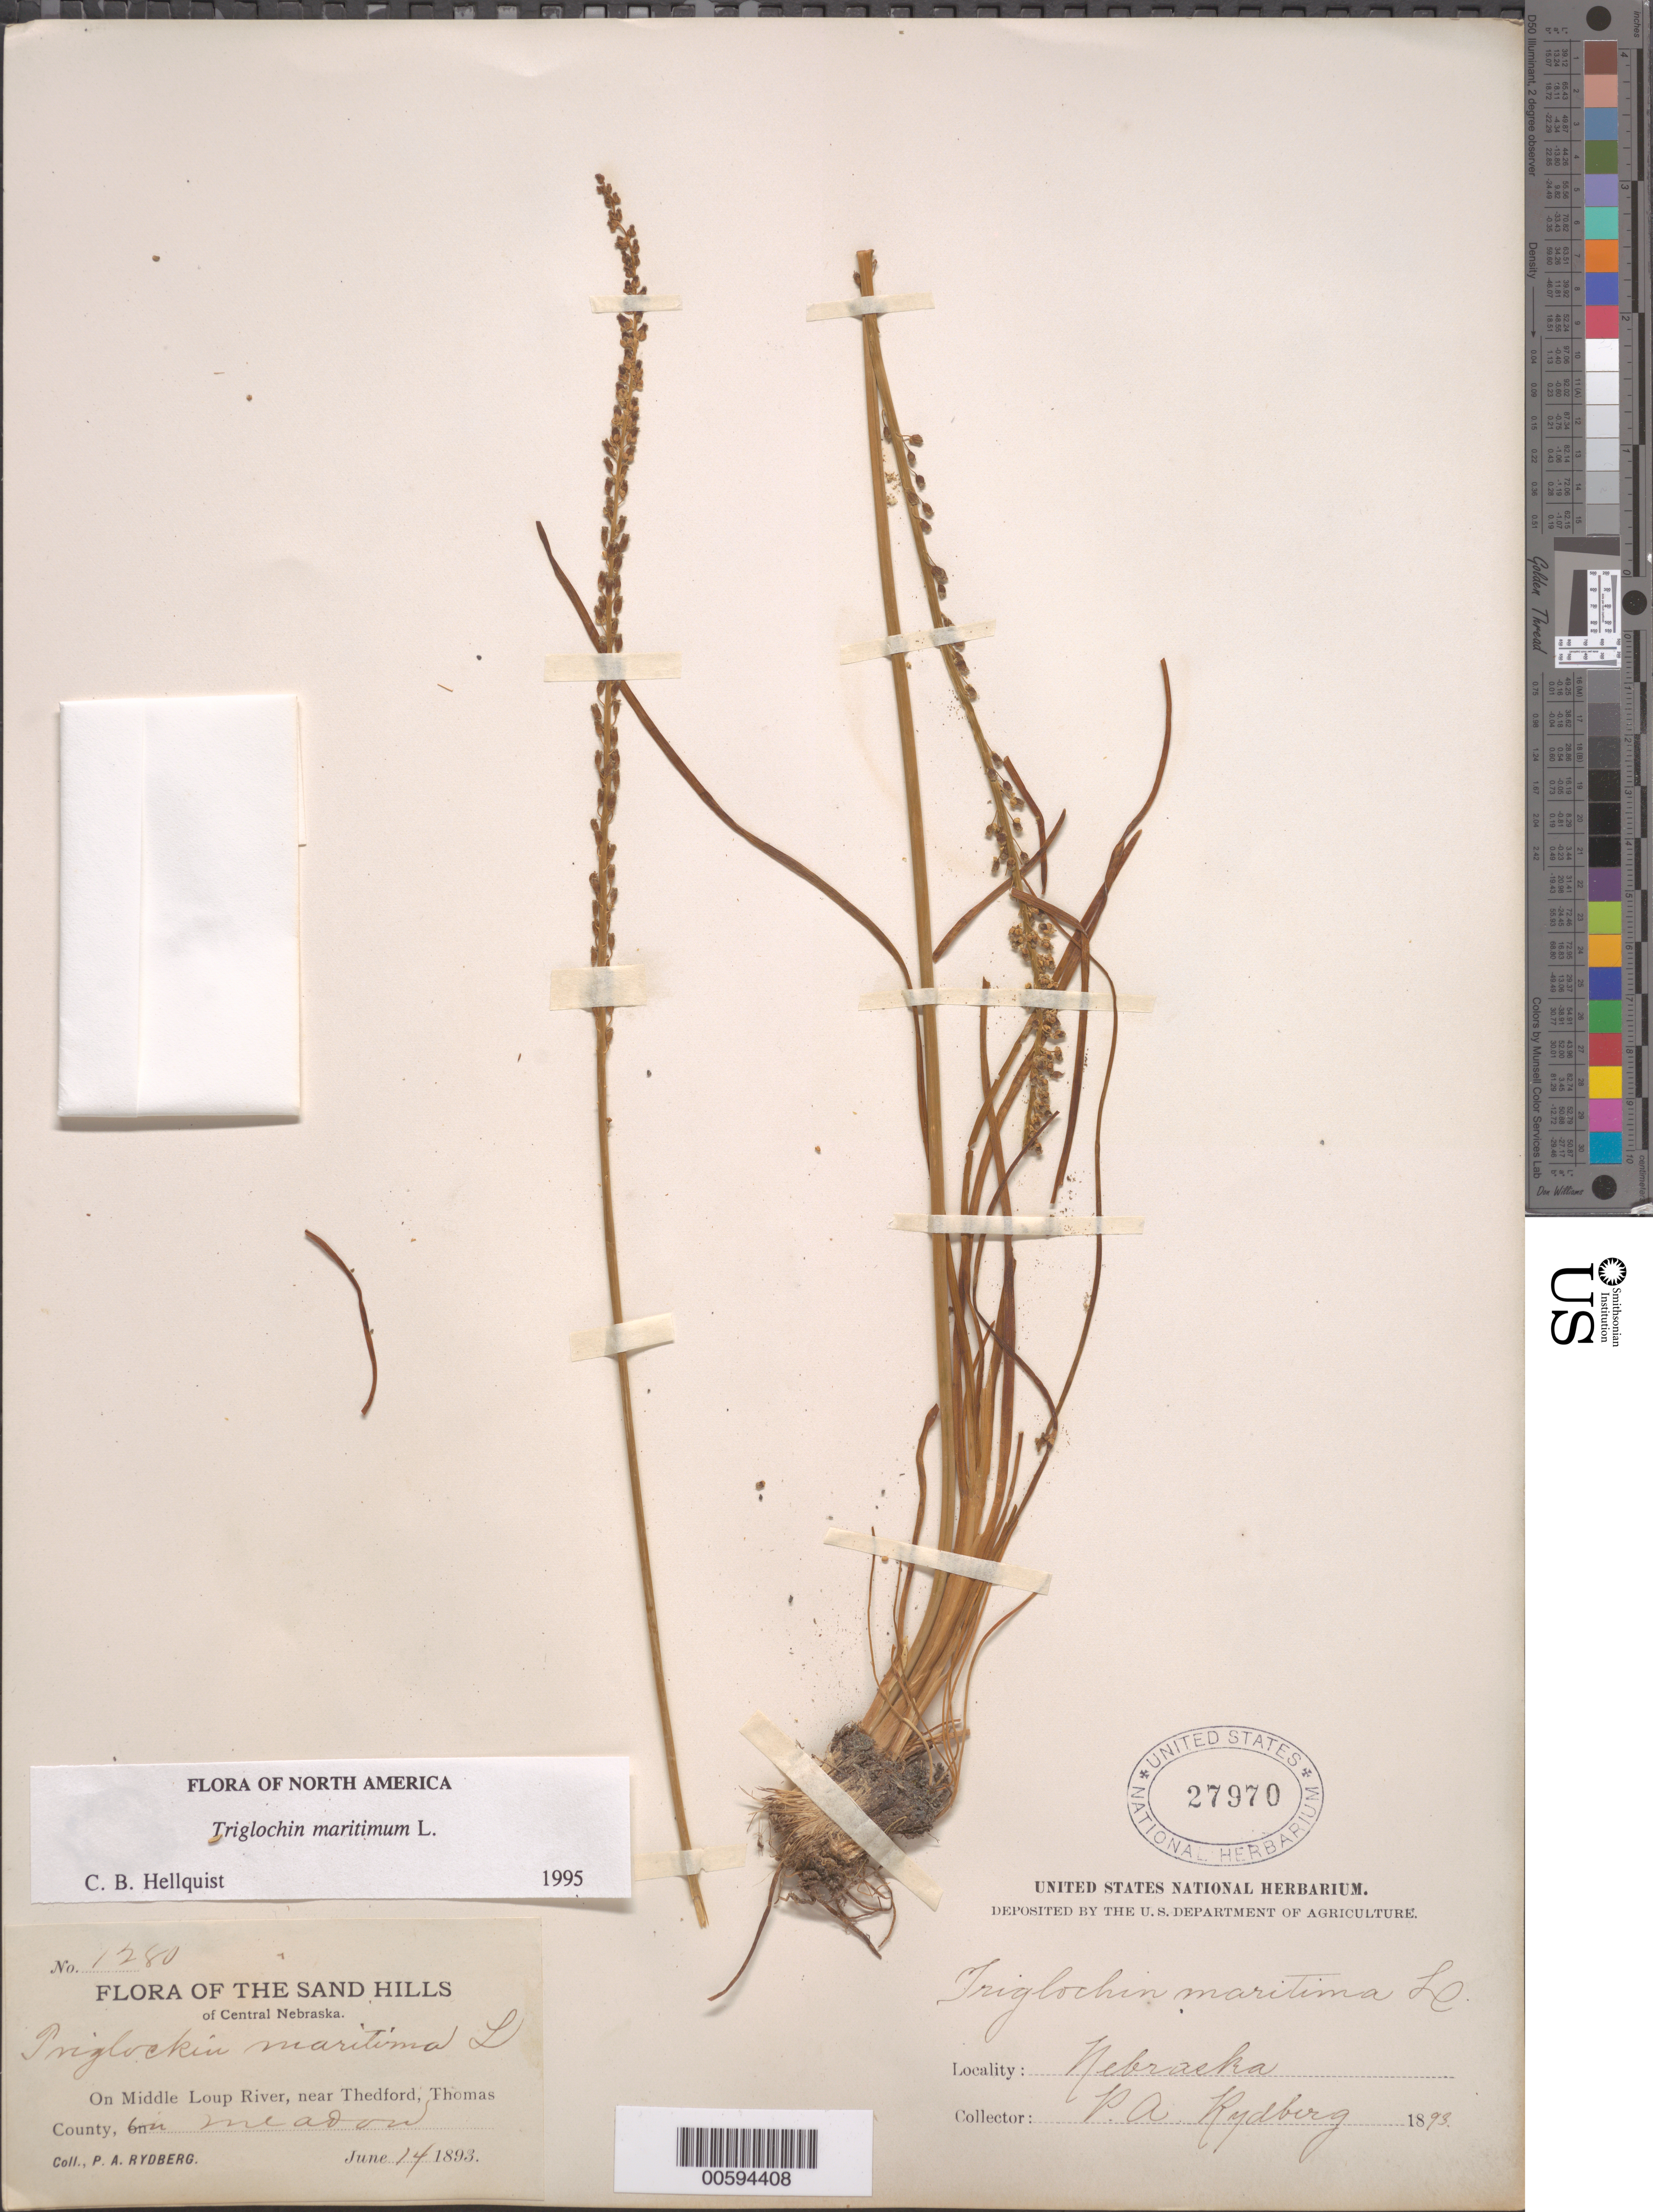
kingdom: Plantae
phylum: Tracheophyta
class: Liliopsida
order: Alismatales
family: Juncaginaceae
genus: Triglochin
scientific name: Triglochin maritima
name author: L.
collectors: P. A. Rydberg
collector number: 1280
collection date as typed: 14 Jun 1893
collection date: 1893-06-14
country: United States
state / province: Nebraska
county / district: Thomas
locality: On Middle Loup River, near Thedford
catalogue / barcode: US 27970